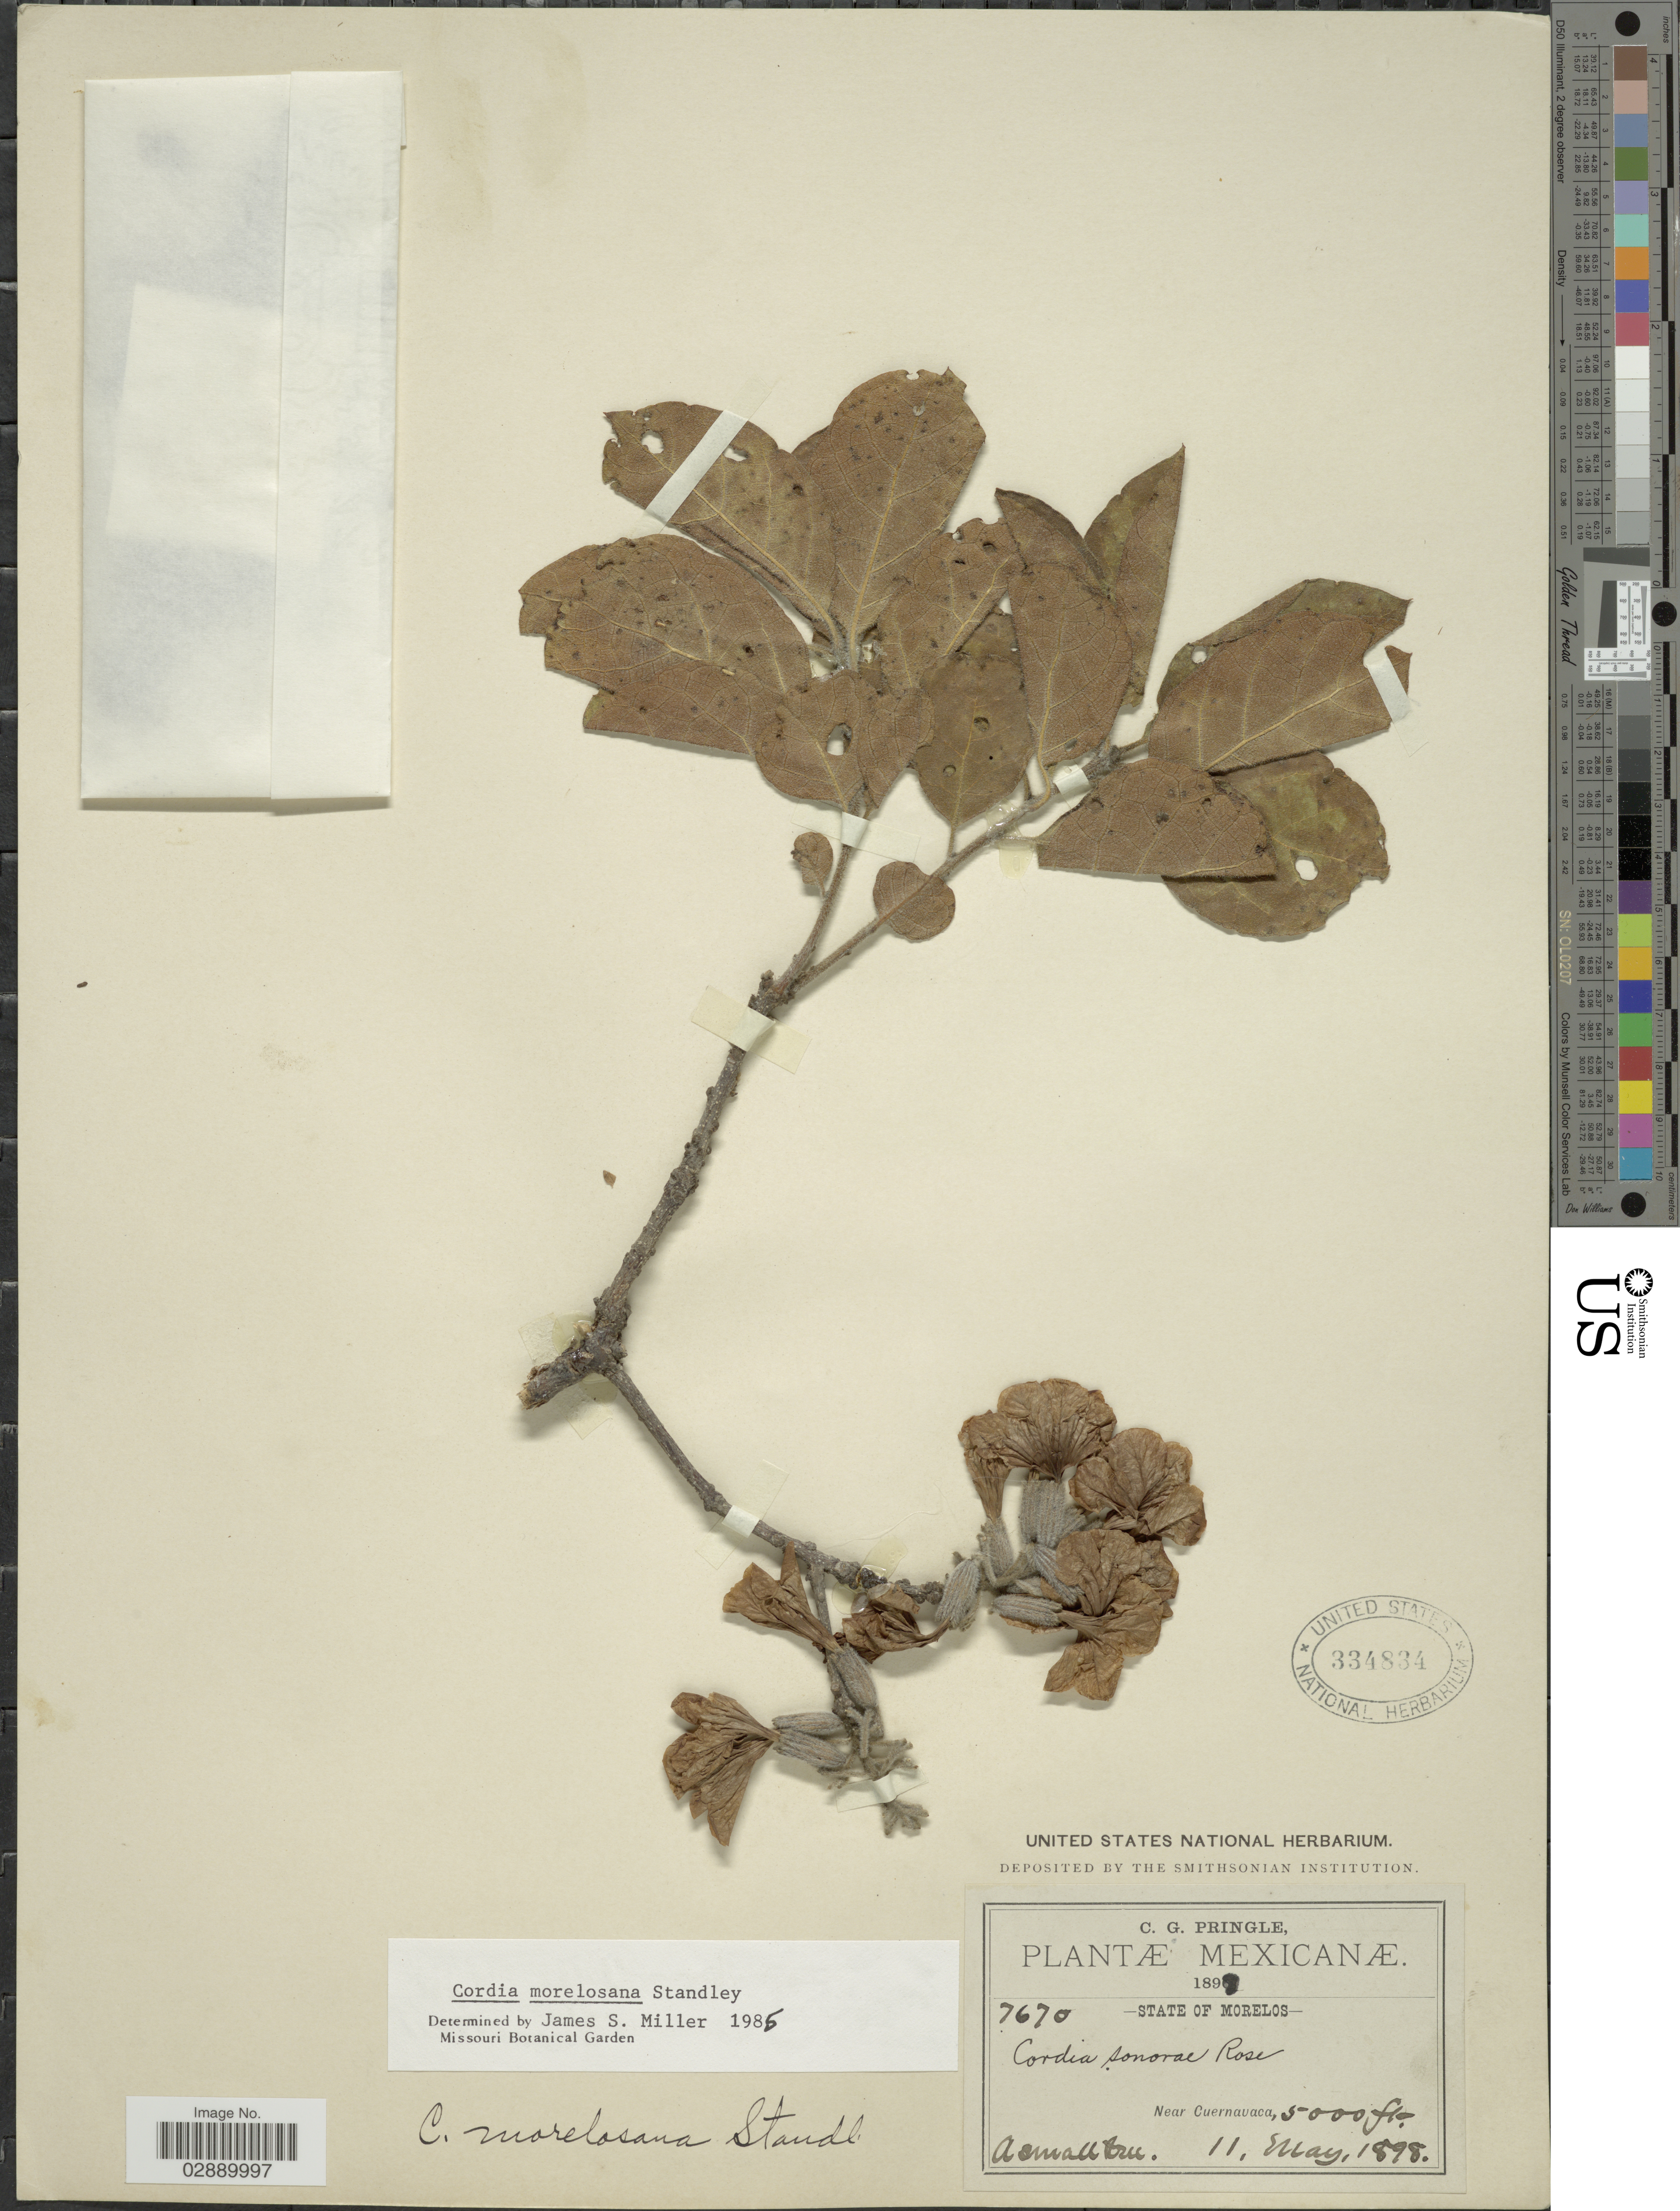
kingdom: Plantae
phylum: Tracheophyta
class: Magnoliopsida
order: Boraginales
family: Cordiaceae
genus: Cordia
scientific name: Cordia morelosana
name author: Standl.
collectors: C. G. Pringle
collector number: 7670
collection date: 1898-05-11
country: Mexico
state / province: Morelos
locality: Near Cuernavaca.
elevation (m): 1524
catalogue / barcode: US 334834